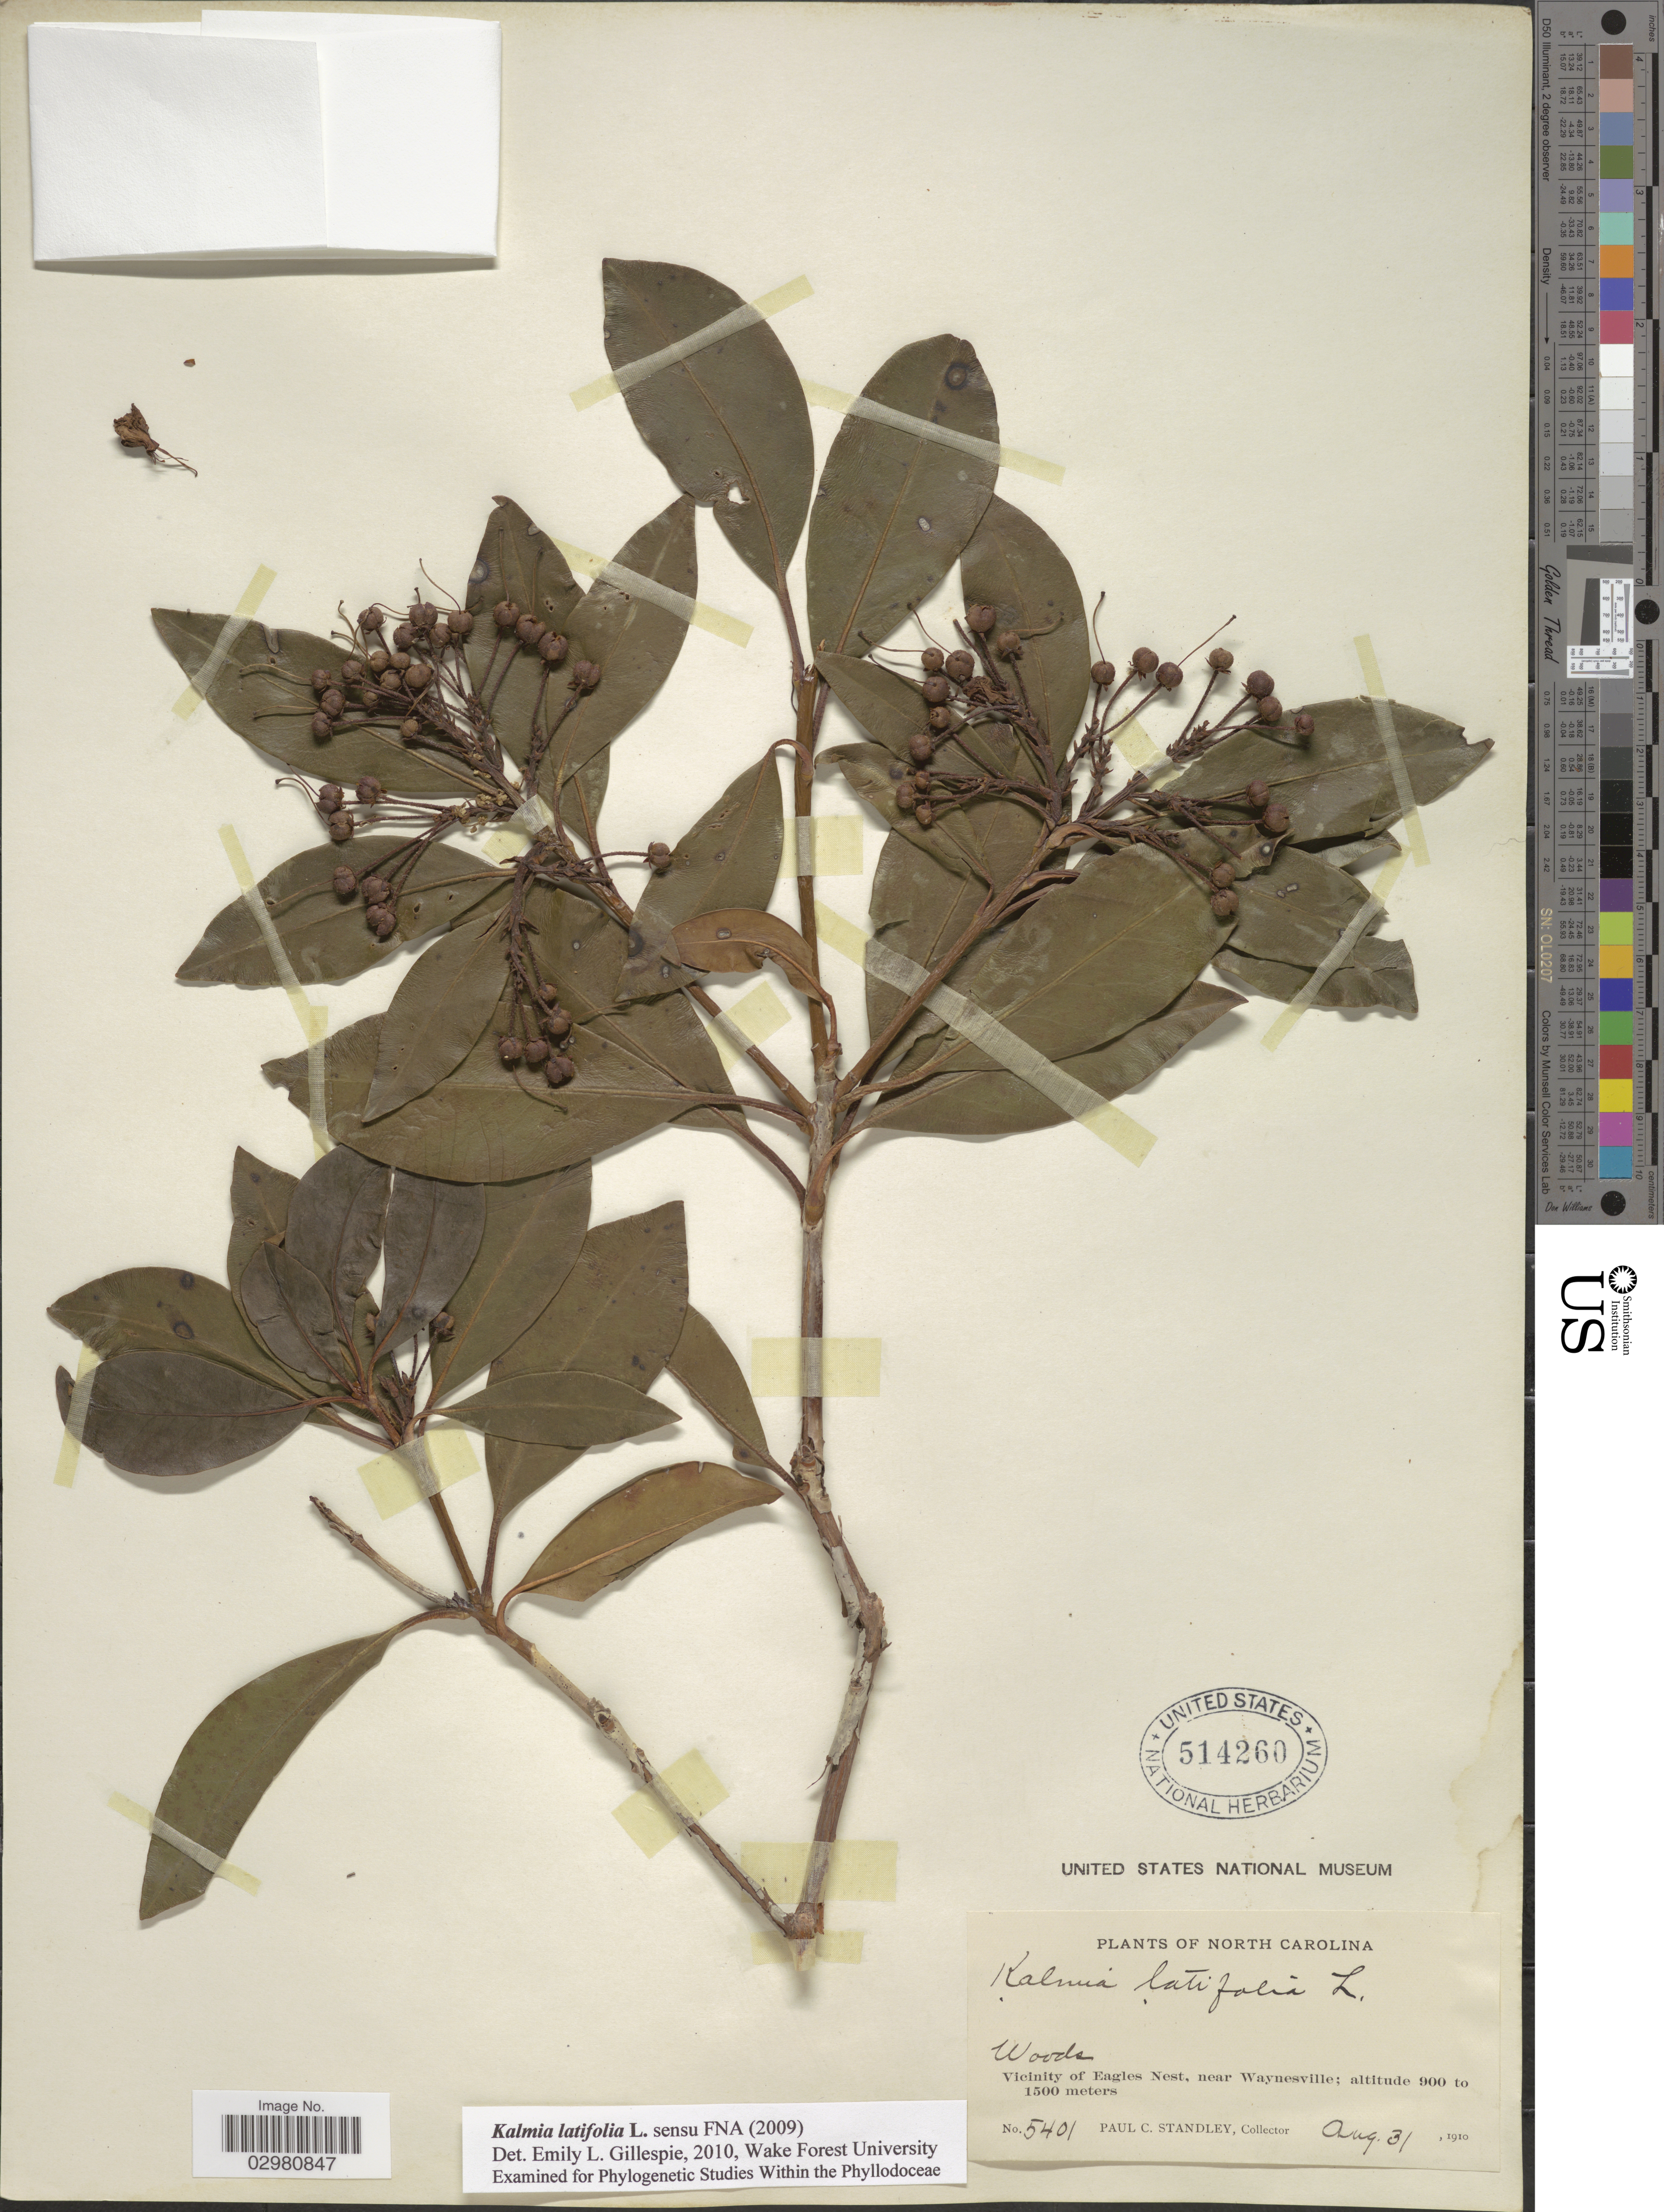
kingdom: Plantae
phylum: Tracheophyta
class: Magnoliopsida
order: Ericales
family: Ericaceae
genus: Kalmia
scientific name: Kalmia latifolia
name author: L.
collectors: P. C. Standley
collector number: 5401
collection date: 1910-08-31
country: United States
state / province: North Carolina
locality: Vicinity of Eagles Nest, near Waynesville.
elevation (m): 900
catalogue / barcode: US 514260